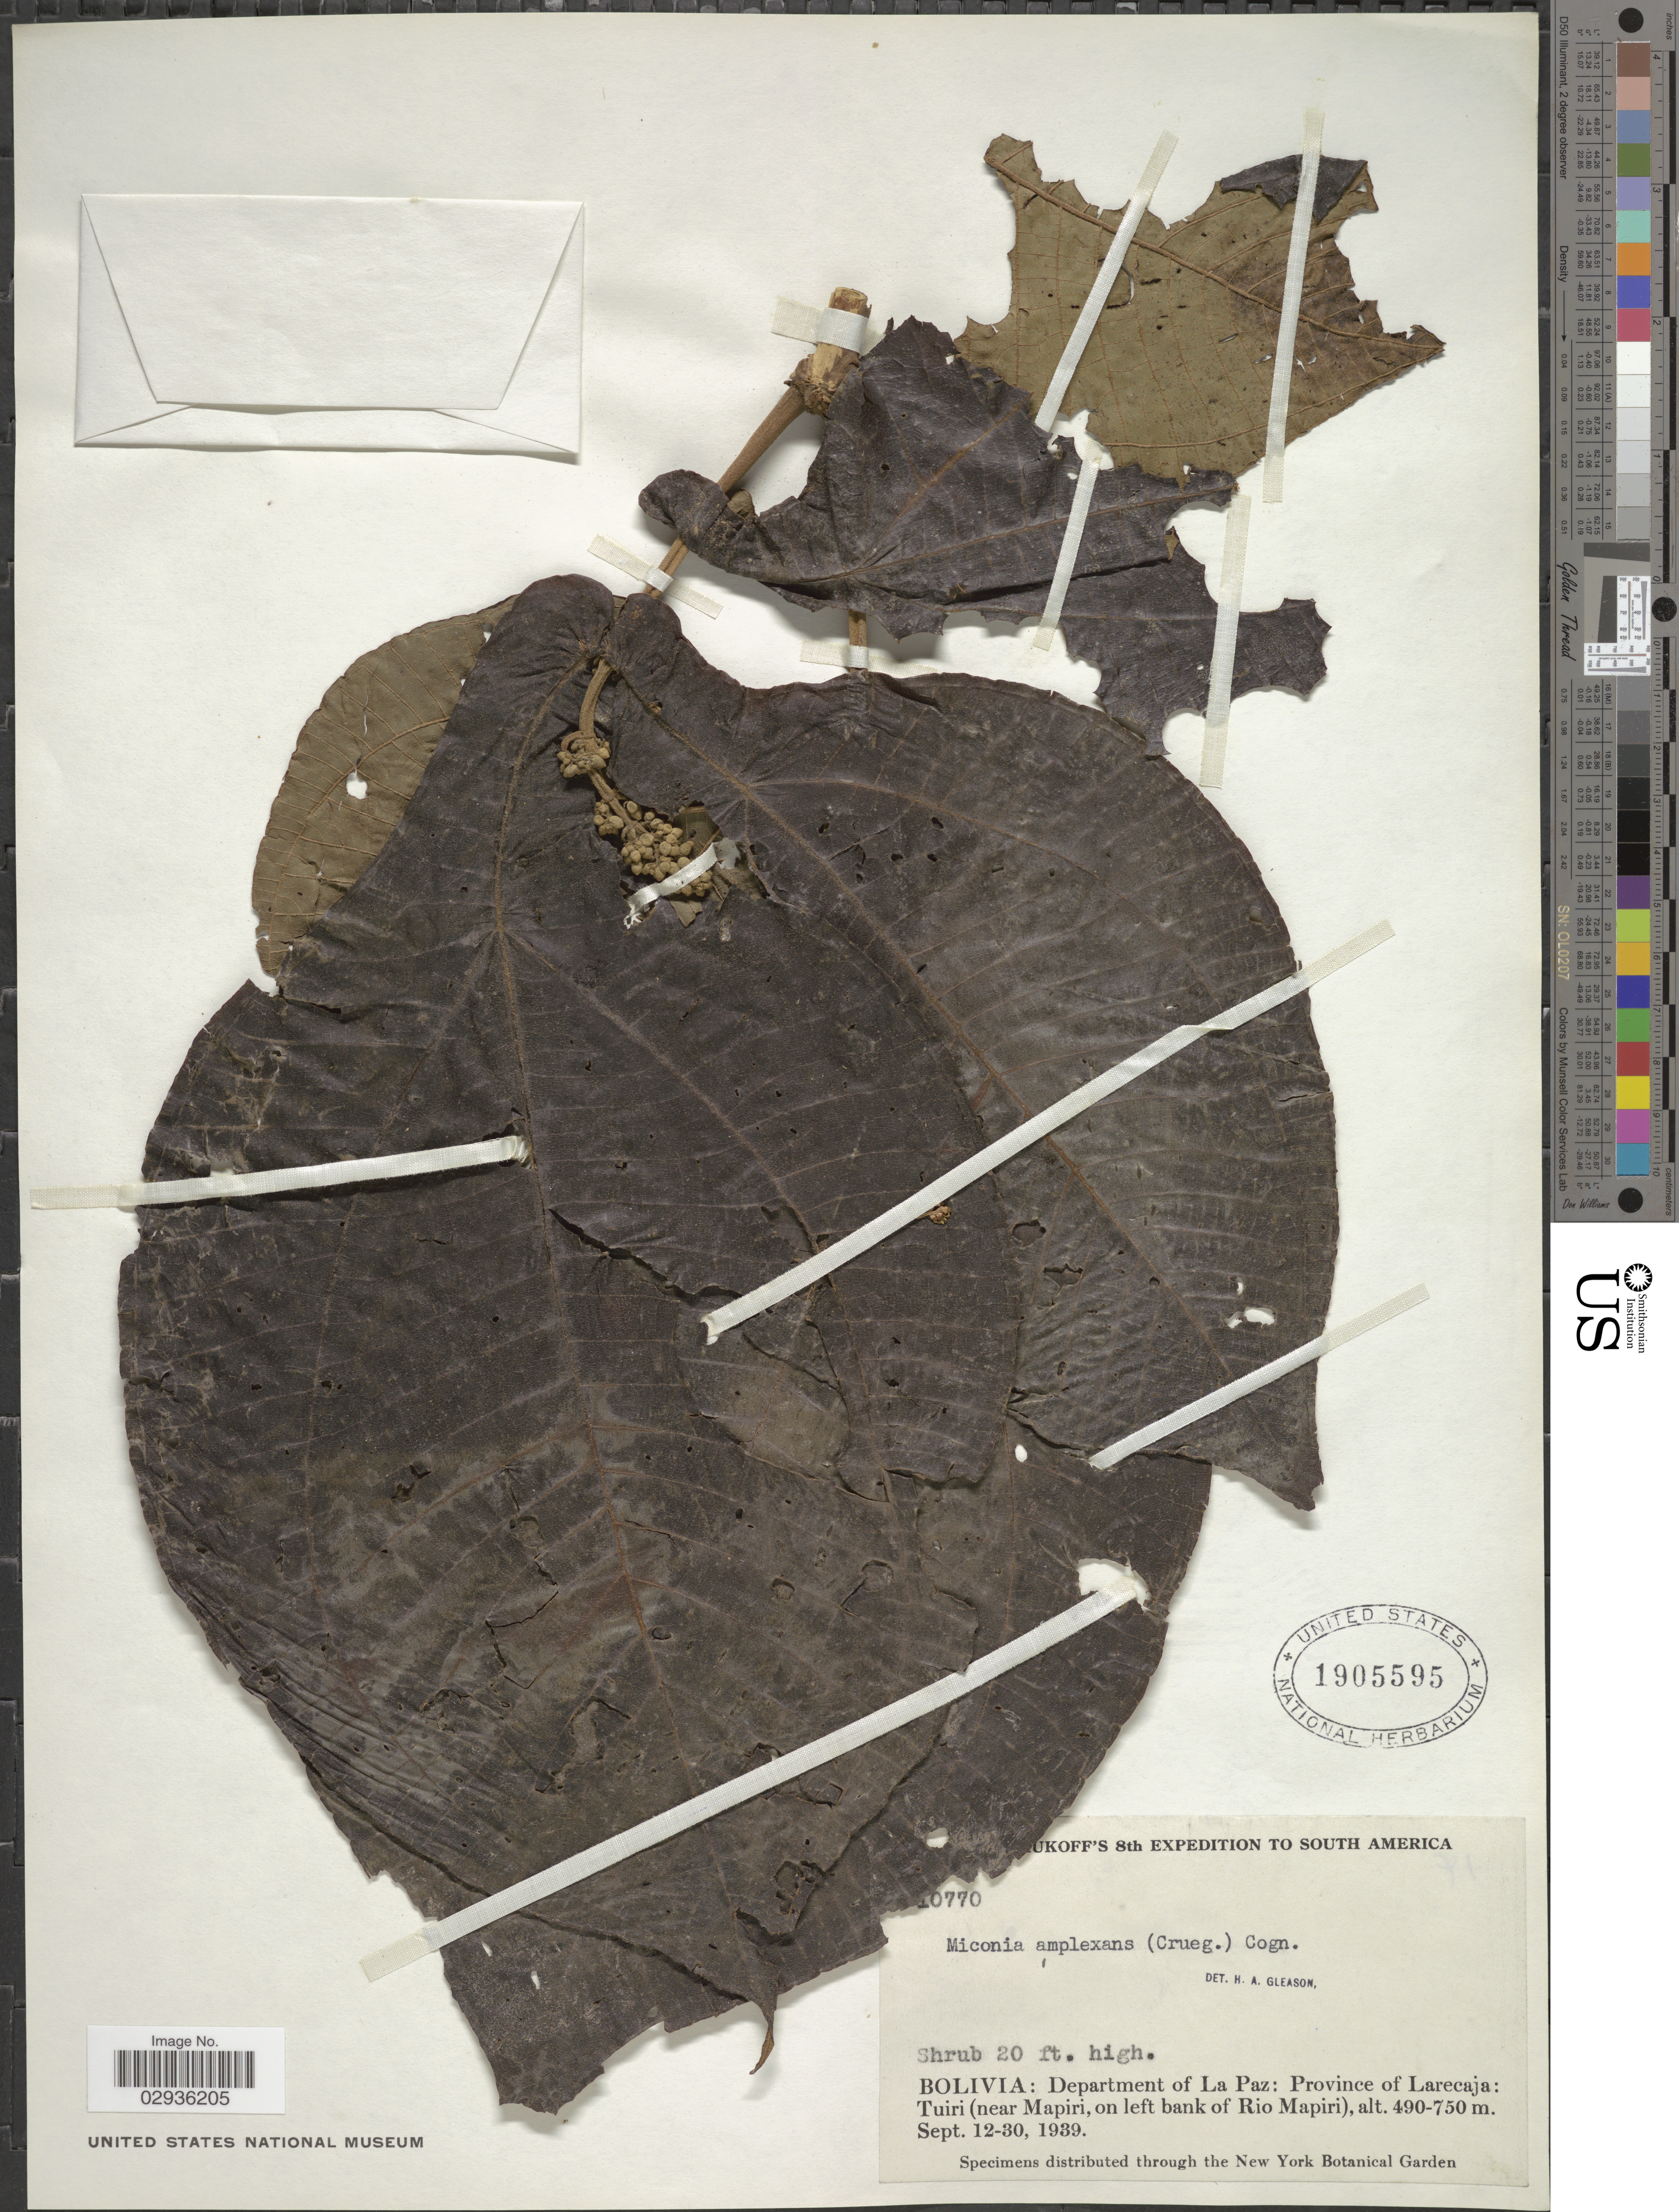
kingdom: Plantae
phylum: Tracheophyta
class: Magnoliopsida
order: Myrtales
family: Melastomataceae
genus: Miconia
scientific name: Miconia amplexans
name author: (Crueg.) Cogn.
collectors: B. A. Krukoff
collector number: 10770*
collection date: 1939-09-12/1939-09-30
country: Bolivia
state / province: La Paz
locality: Departamento of La Paz: Province of Larecaja: Tuiri (near Mapiri, on left bank of Rio Mapiri).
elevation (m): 490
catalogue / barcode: US 1905595